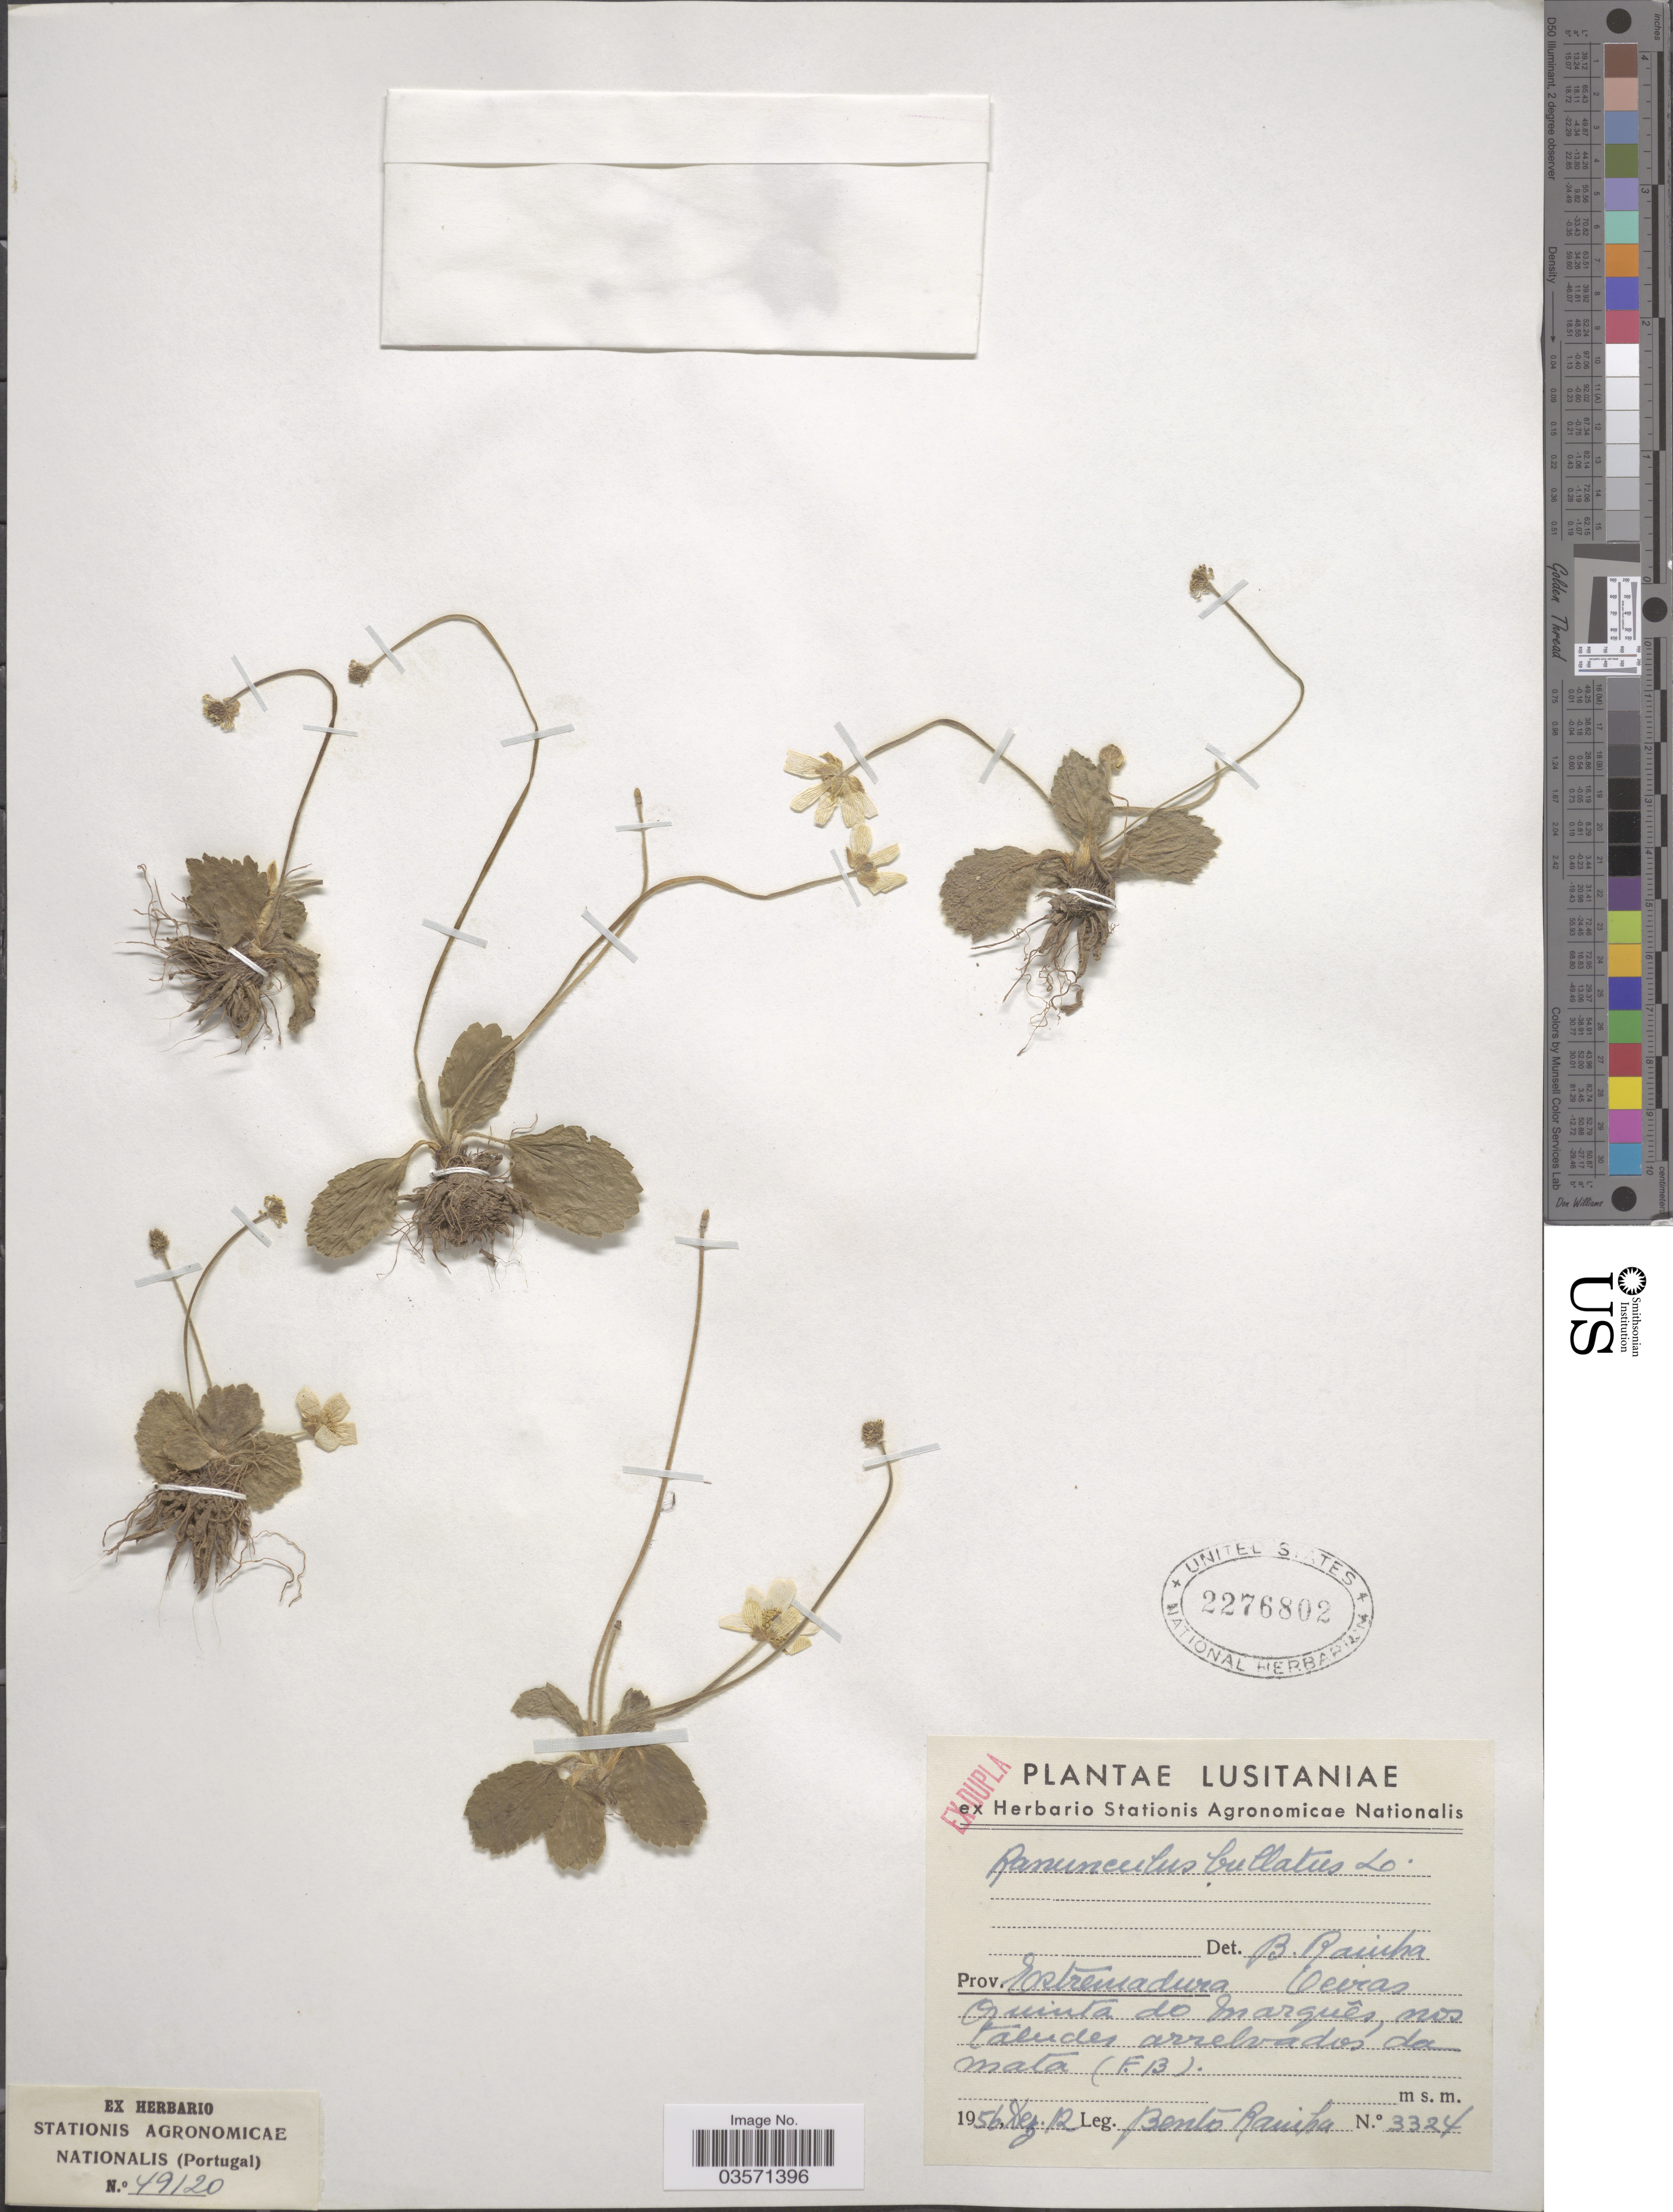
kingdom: Plantae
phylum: Tracheophyta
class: Magnoliopsida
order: Ranunculales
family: Ranunculaceae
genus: Ranunculus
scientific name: Ranunculus bullatus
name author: L.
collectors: B. Rainha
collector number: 3324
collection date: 1956-12-12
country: Portugal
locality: Lusitaniae. Prov. Estremadura Ceiras Quinta do marquês, nos taludes arrelvados da mata (F.B.). [interpreted]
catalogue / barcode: US 2276802